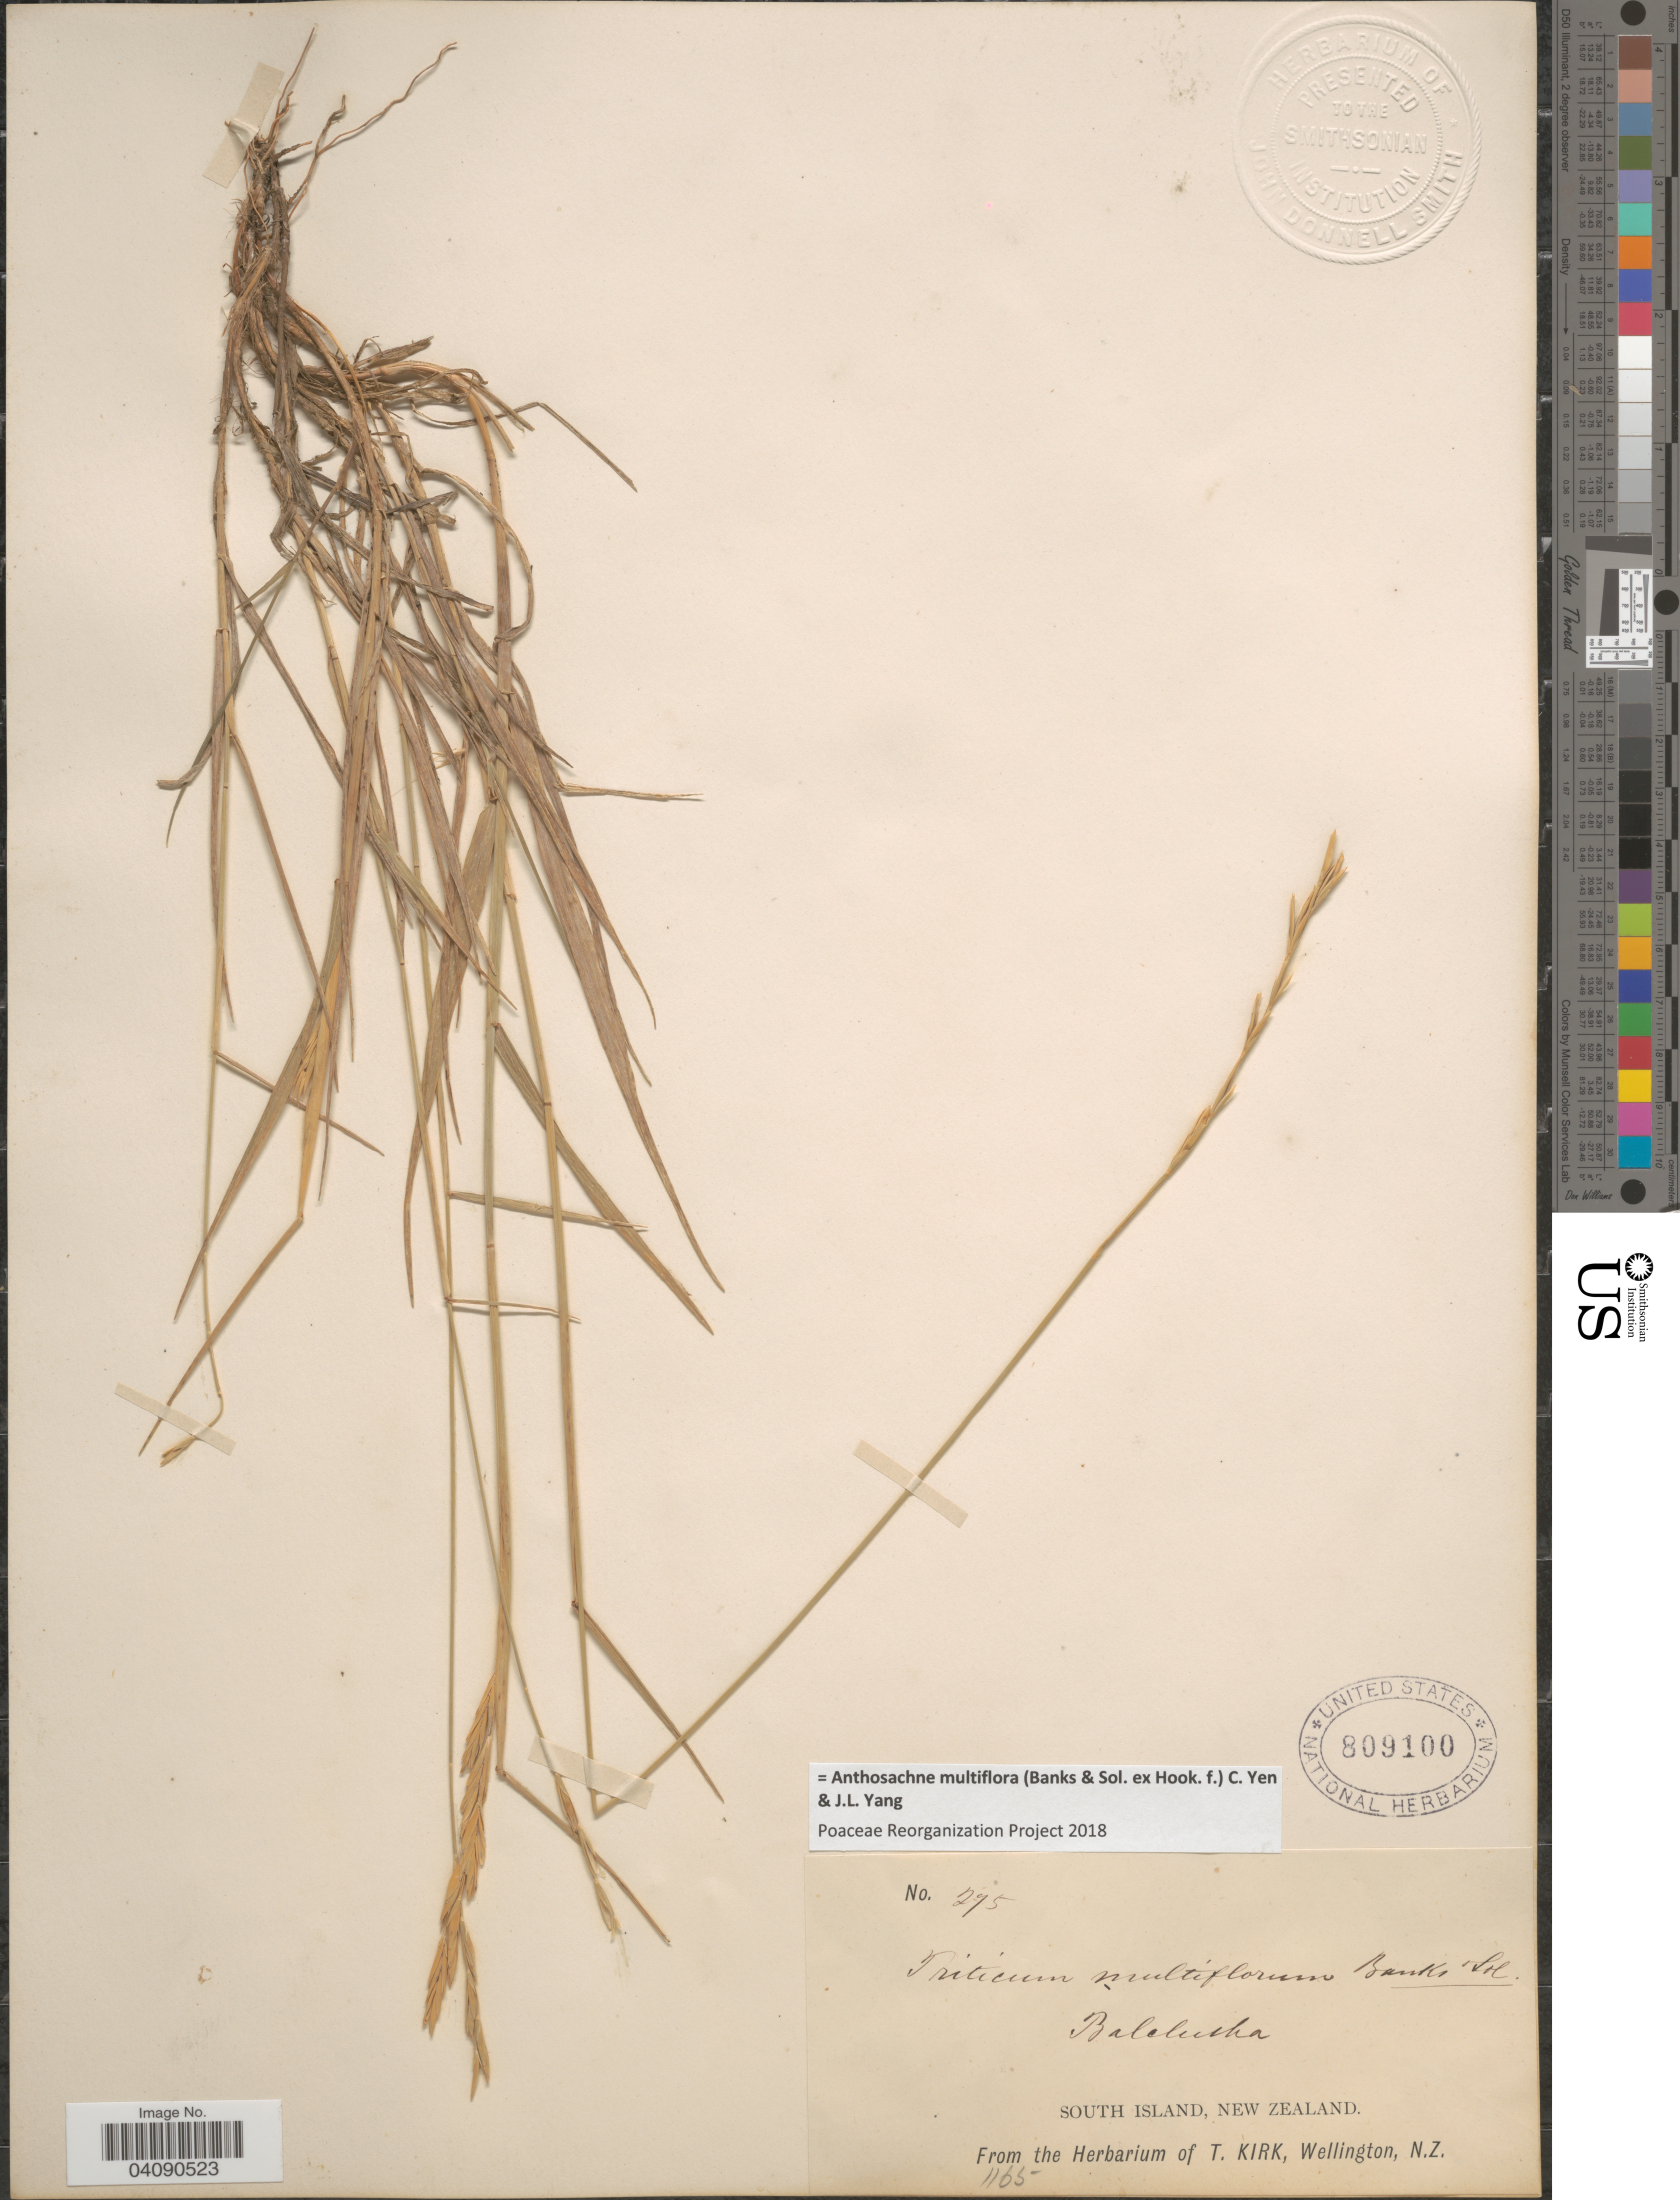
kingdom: Plantae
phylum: Tracheophyta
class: Liliopsida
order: Poales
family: Poaceae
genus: Anthosachne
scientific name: Anthosachne multiflora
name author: (Banks & Sol. ex Hook. f.) C. Yen & J.L. Yang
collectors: ex herb. T. Kirk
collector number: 295*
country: New Zealand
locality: Balclutha. South Island.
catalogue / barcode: US 809100